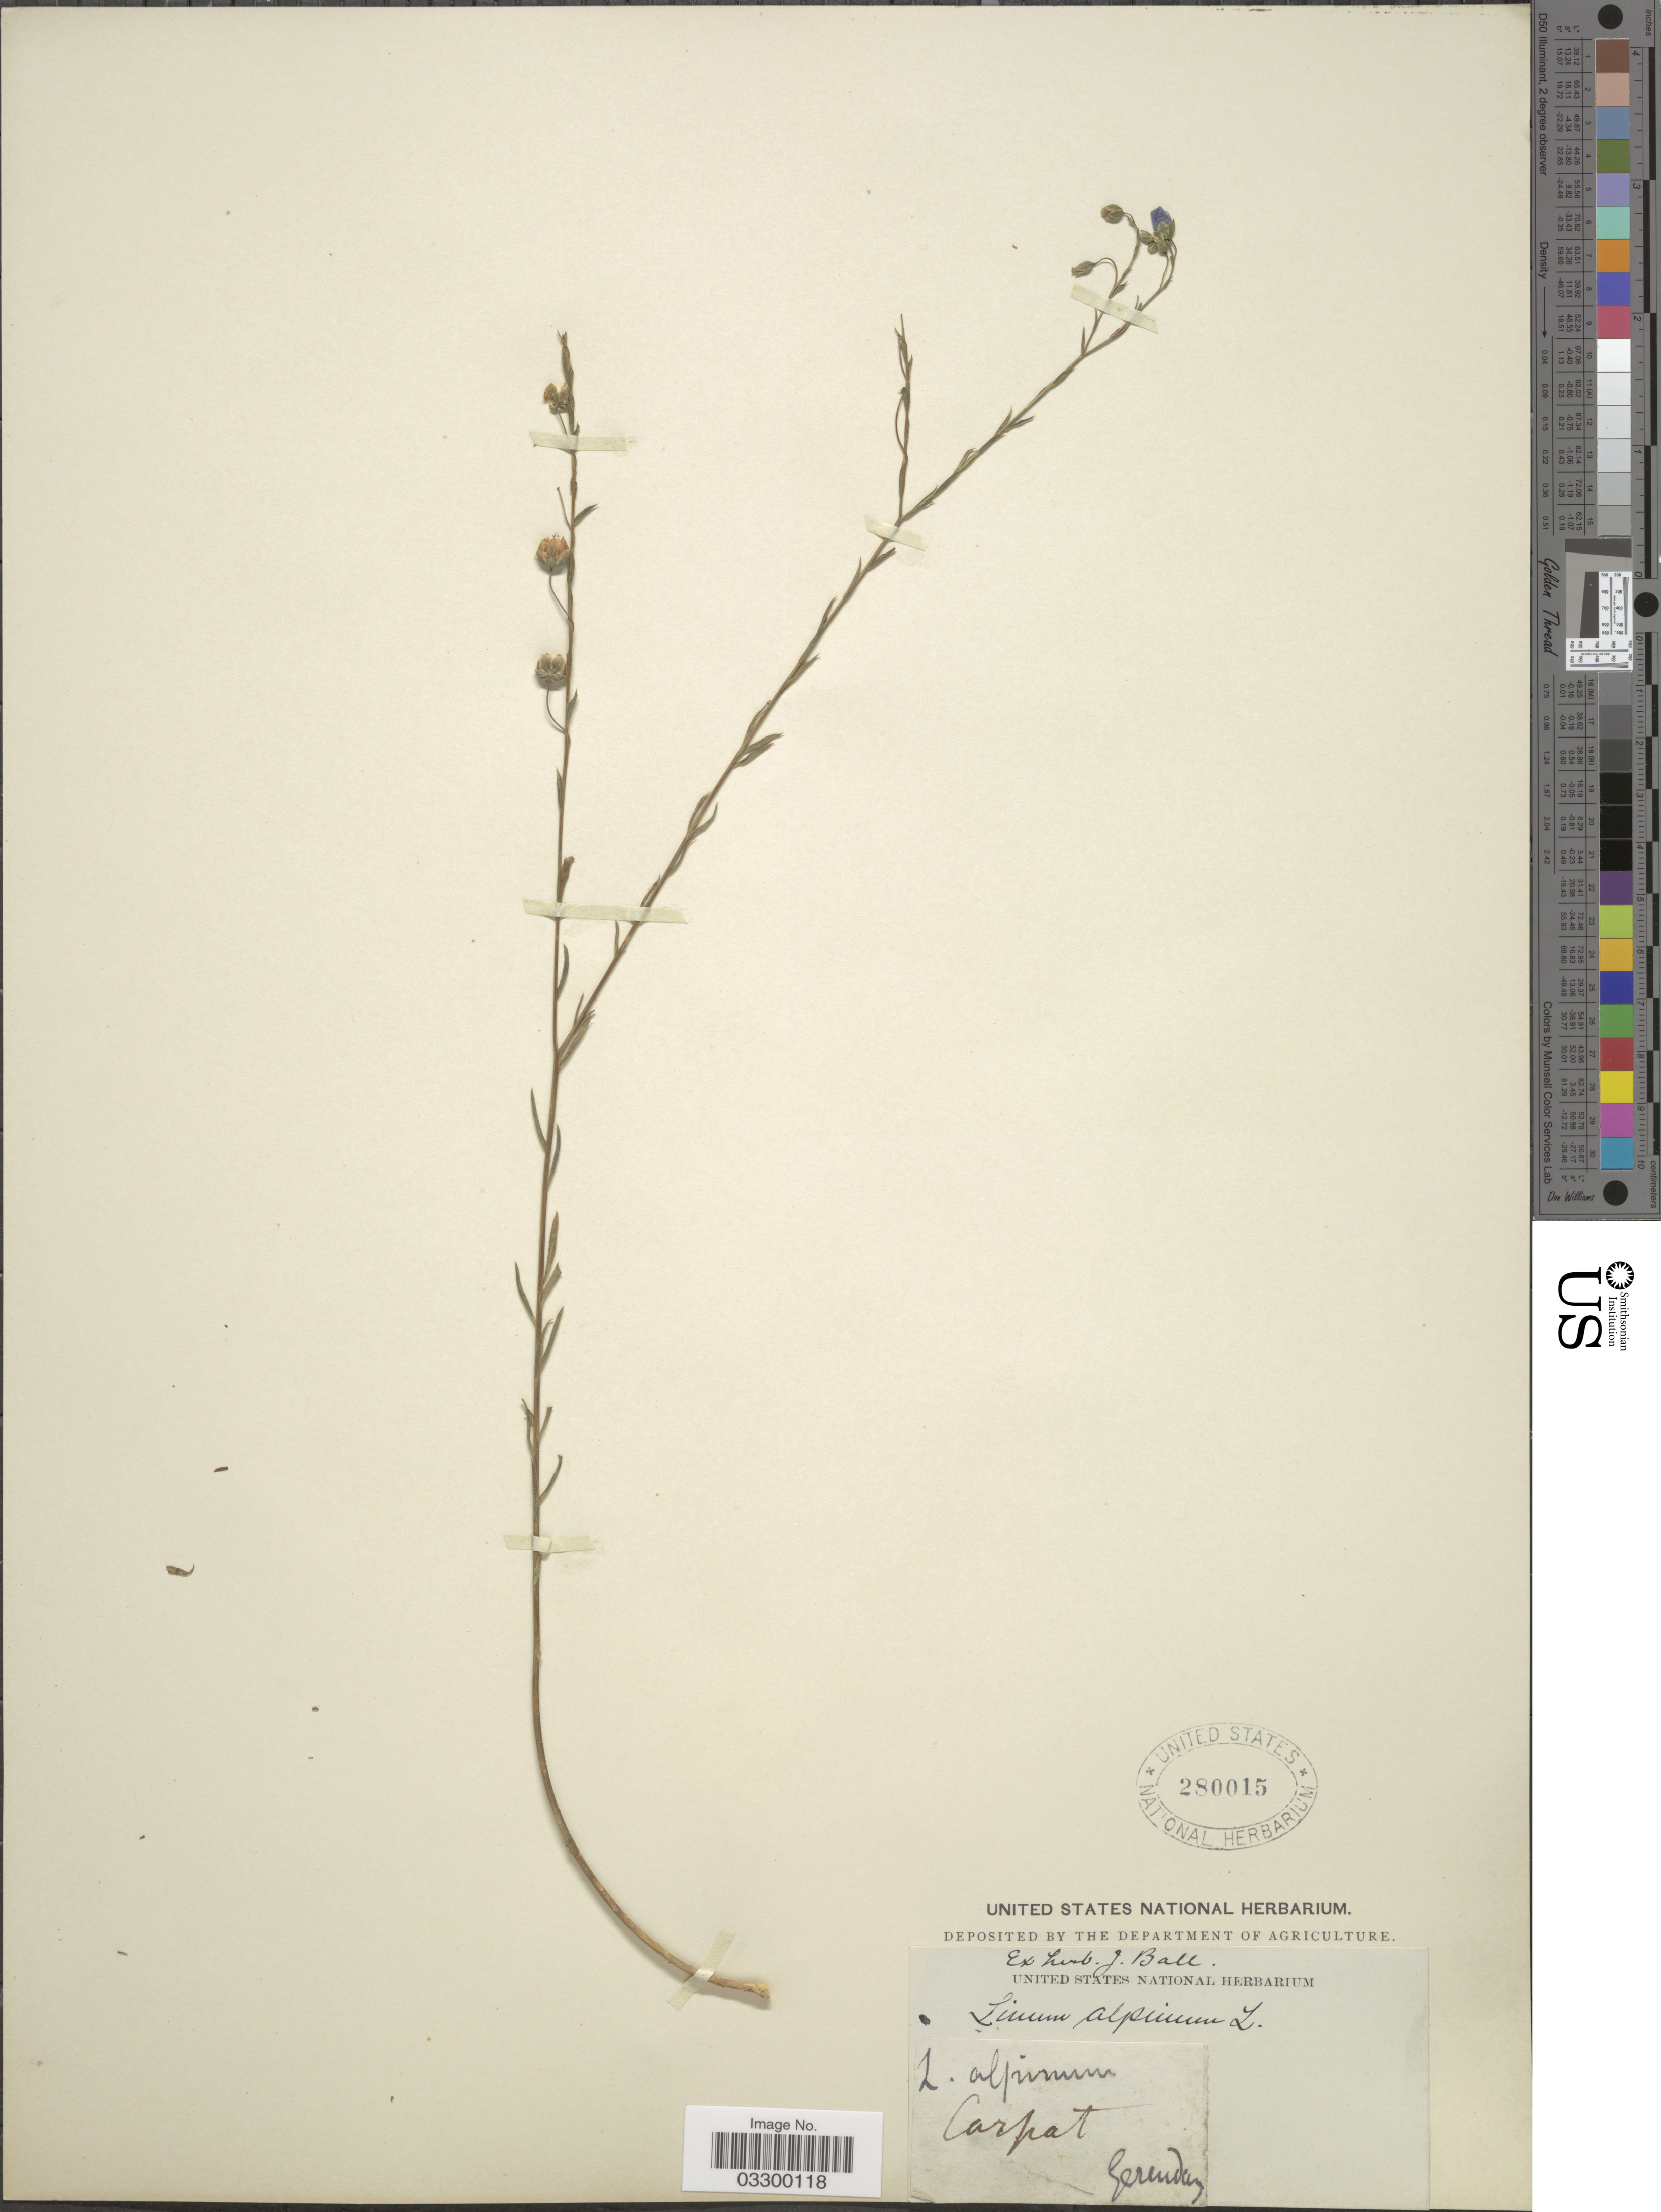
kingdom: Plantae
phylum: Tracheophyta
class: Magnoliopsida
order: Malpighiales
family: Linaceae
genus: Linum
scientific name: Linum alpinum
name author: Jacq.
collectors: ex herb. J. Ball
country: Germany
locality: Carpat.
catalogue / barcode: US 280015